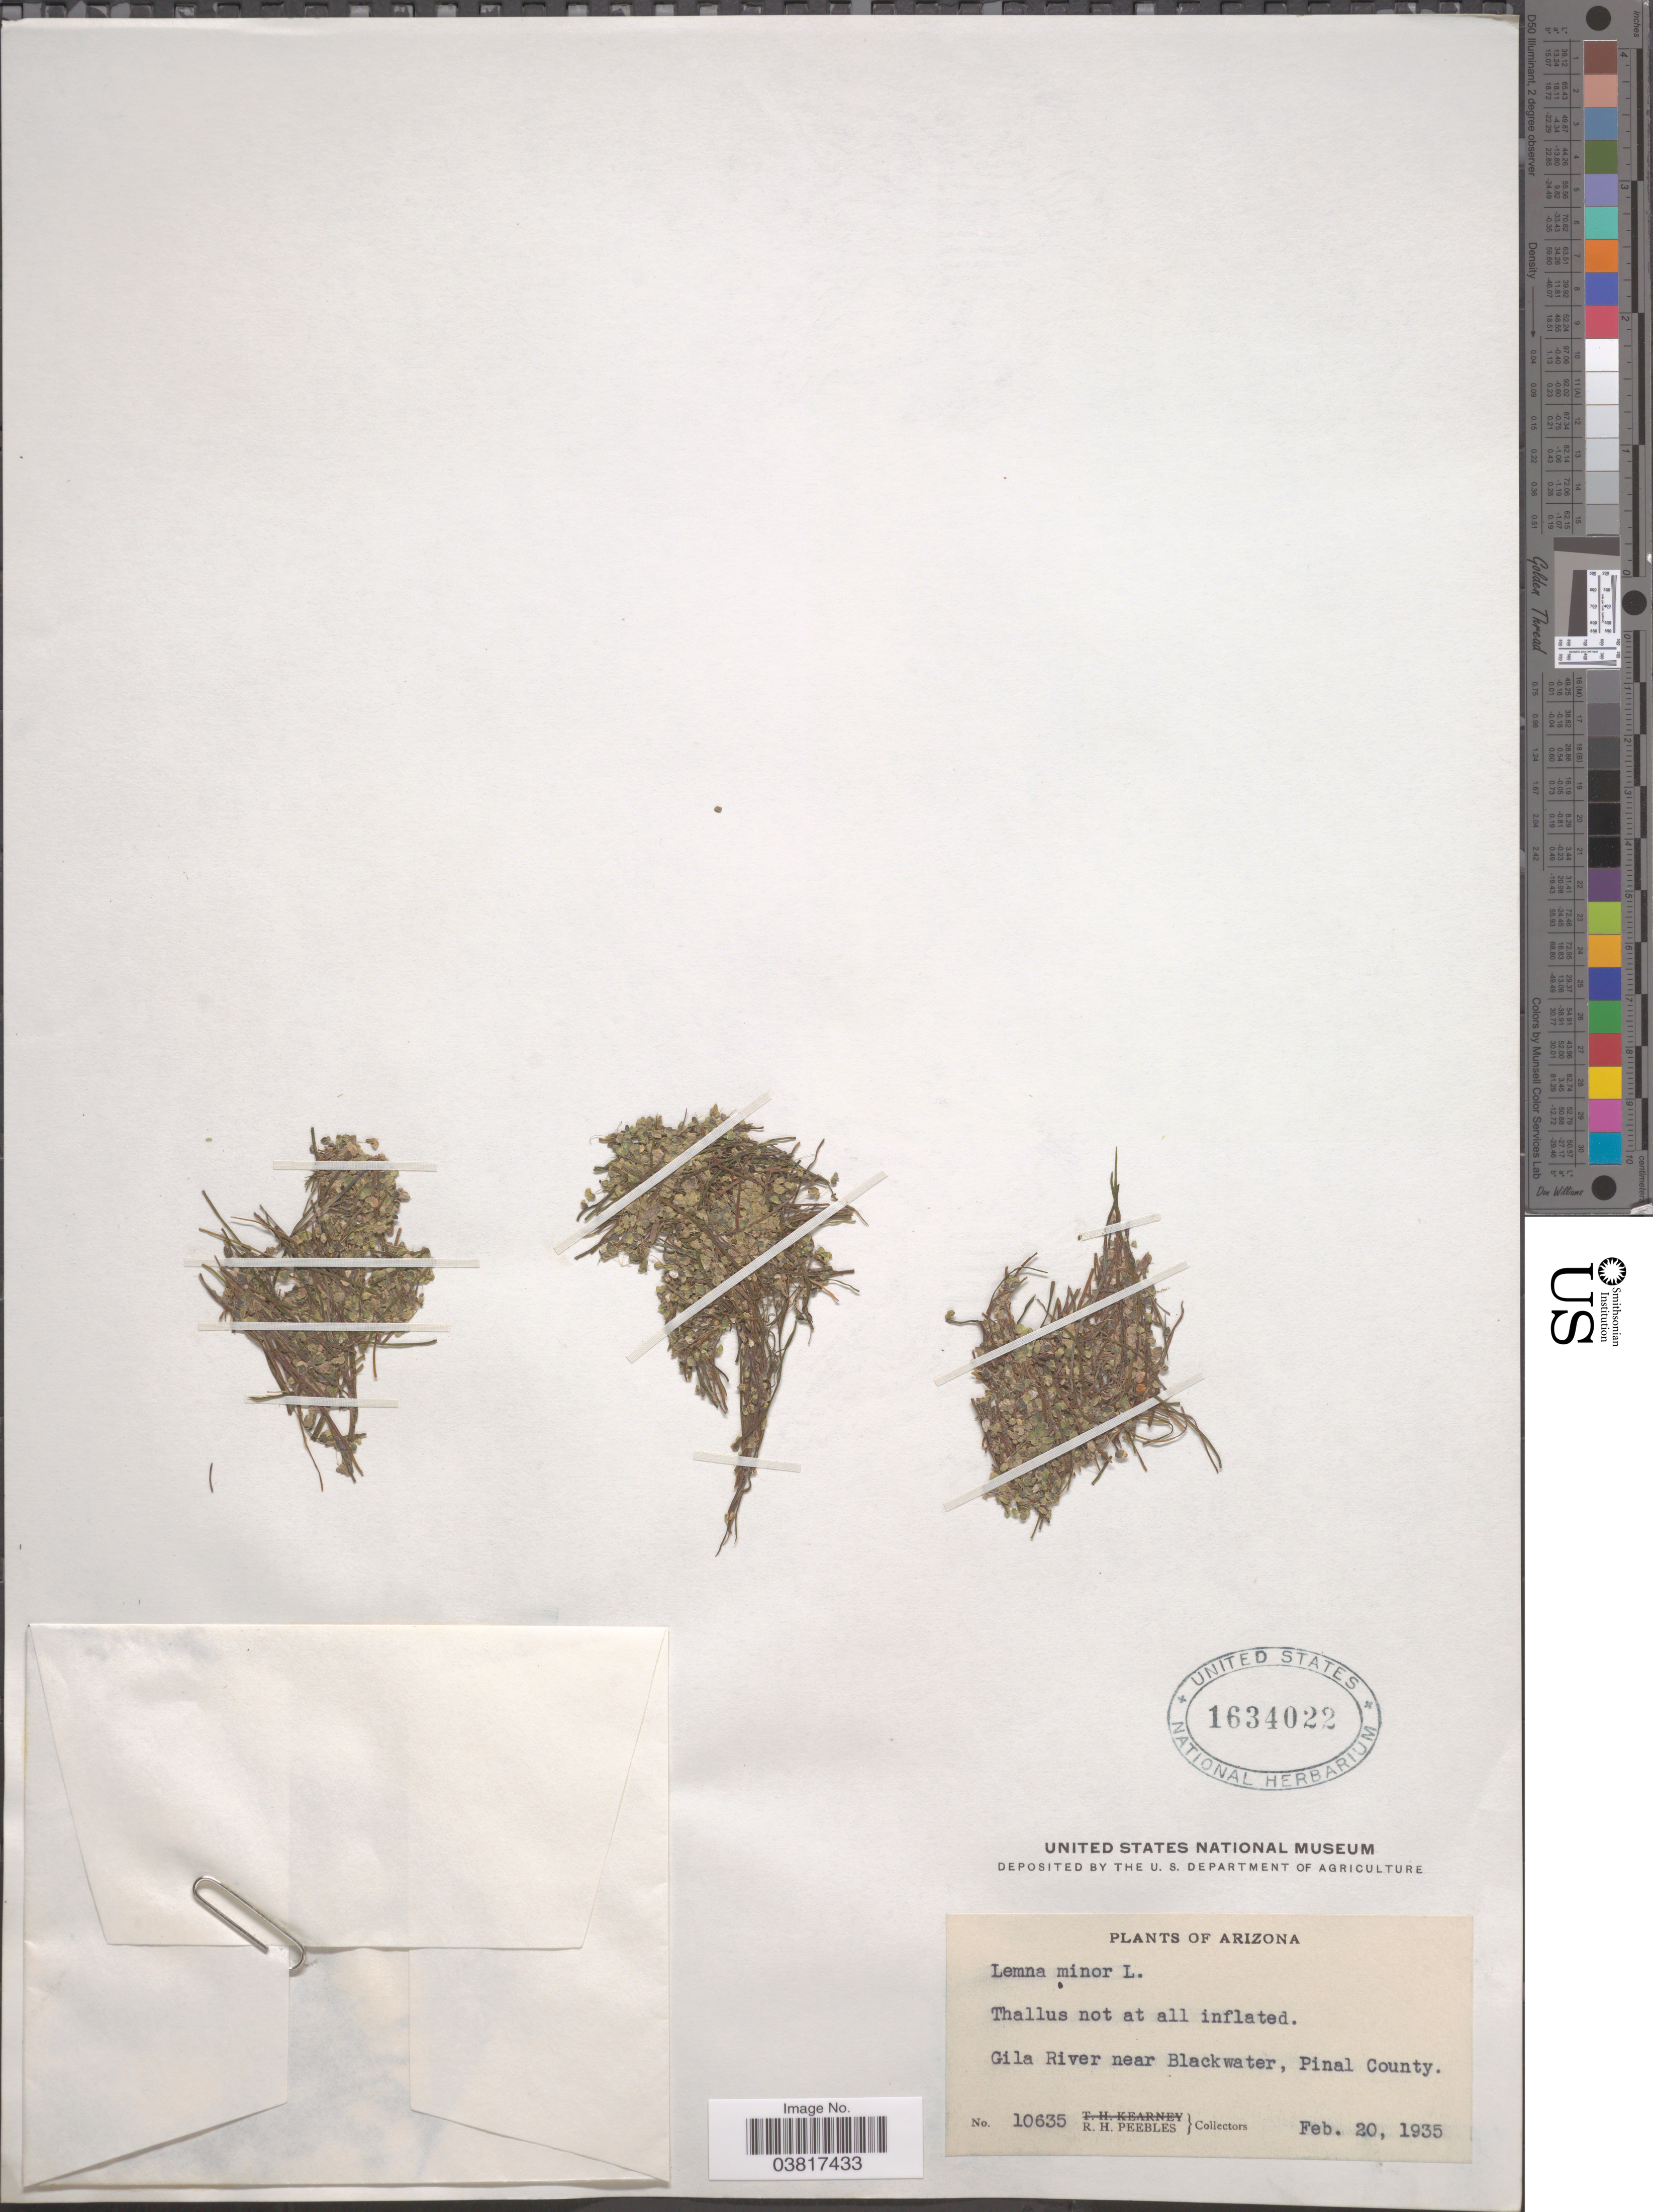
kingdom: Plantae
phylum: Tracheophyta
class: Liliopsida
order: Alismatales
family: Araceae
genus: Lemna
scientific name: Lemna minor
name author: L.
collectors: R. H. Peebles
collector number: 10635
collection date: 1935-02-20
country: United States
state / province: Arizona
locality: Gila River near Blackwater, Pinal County.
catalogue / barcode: US 1634022